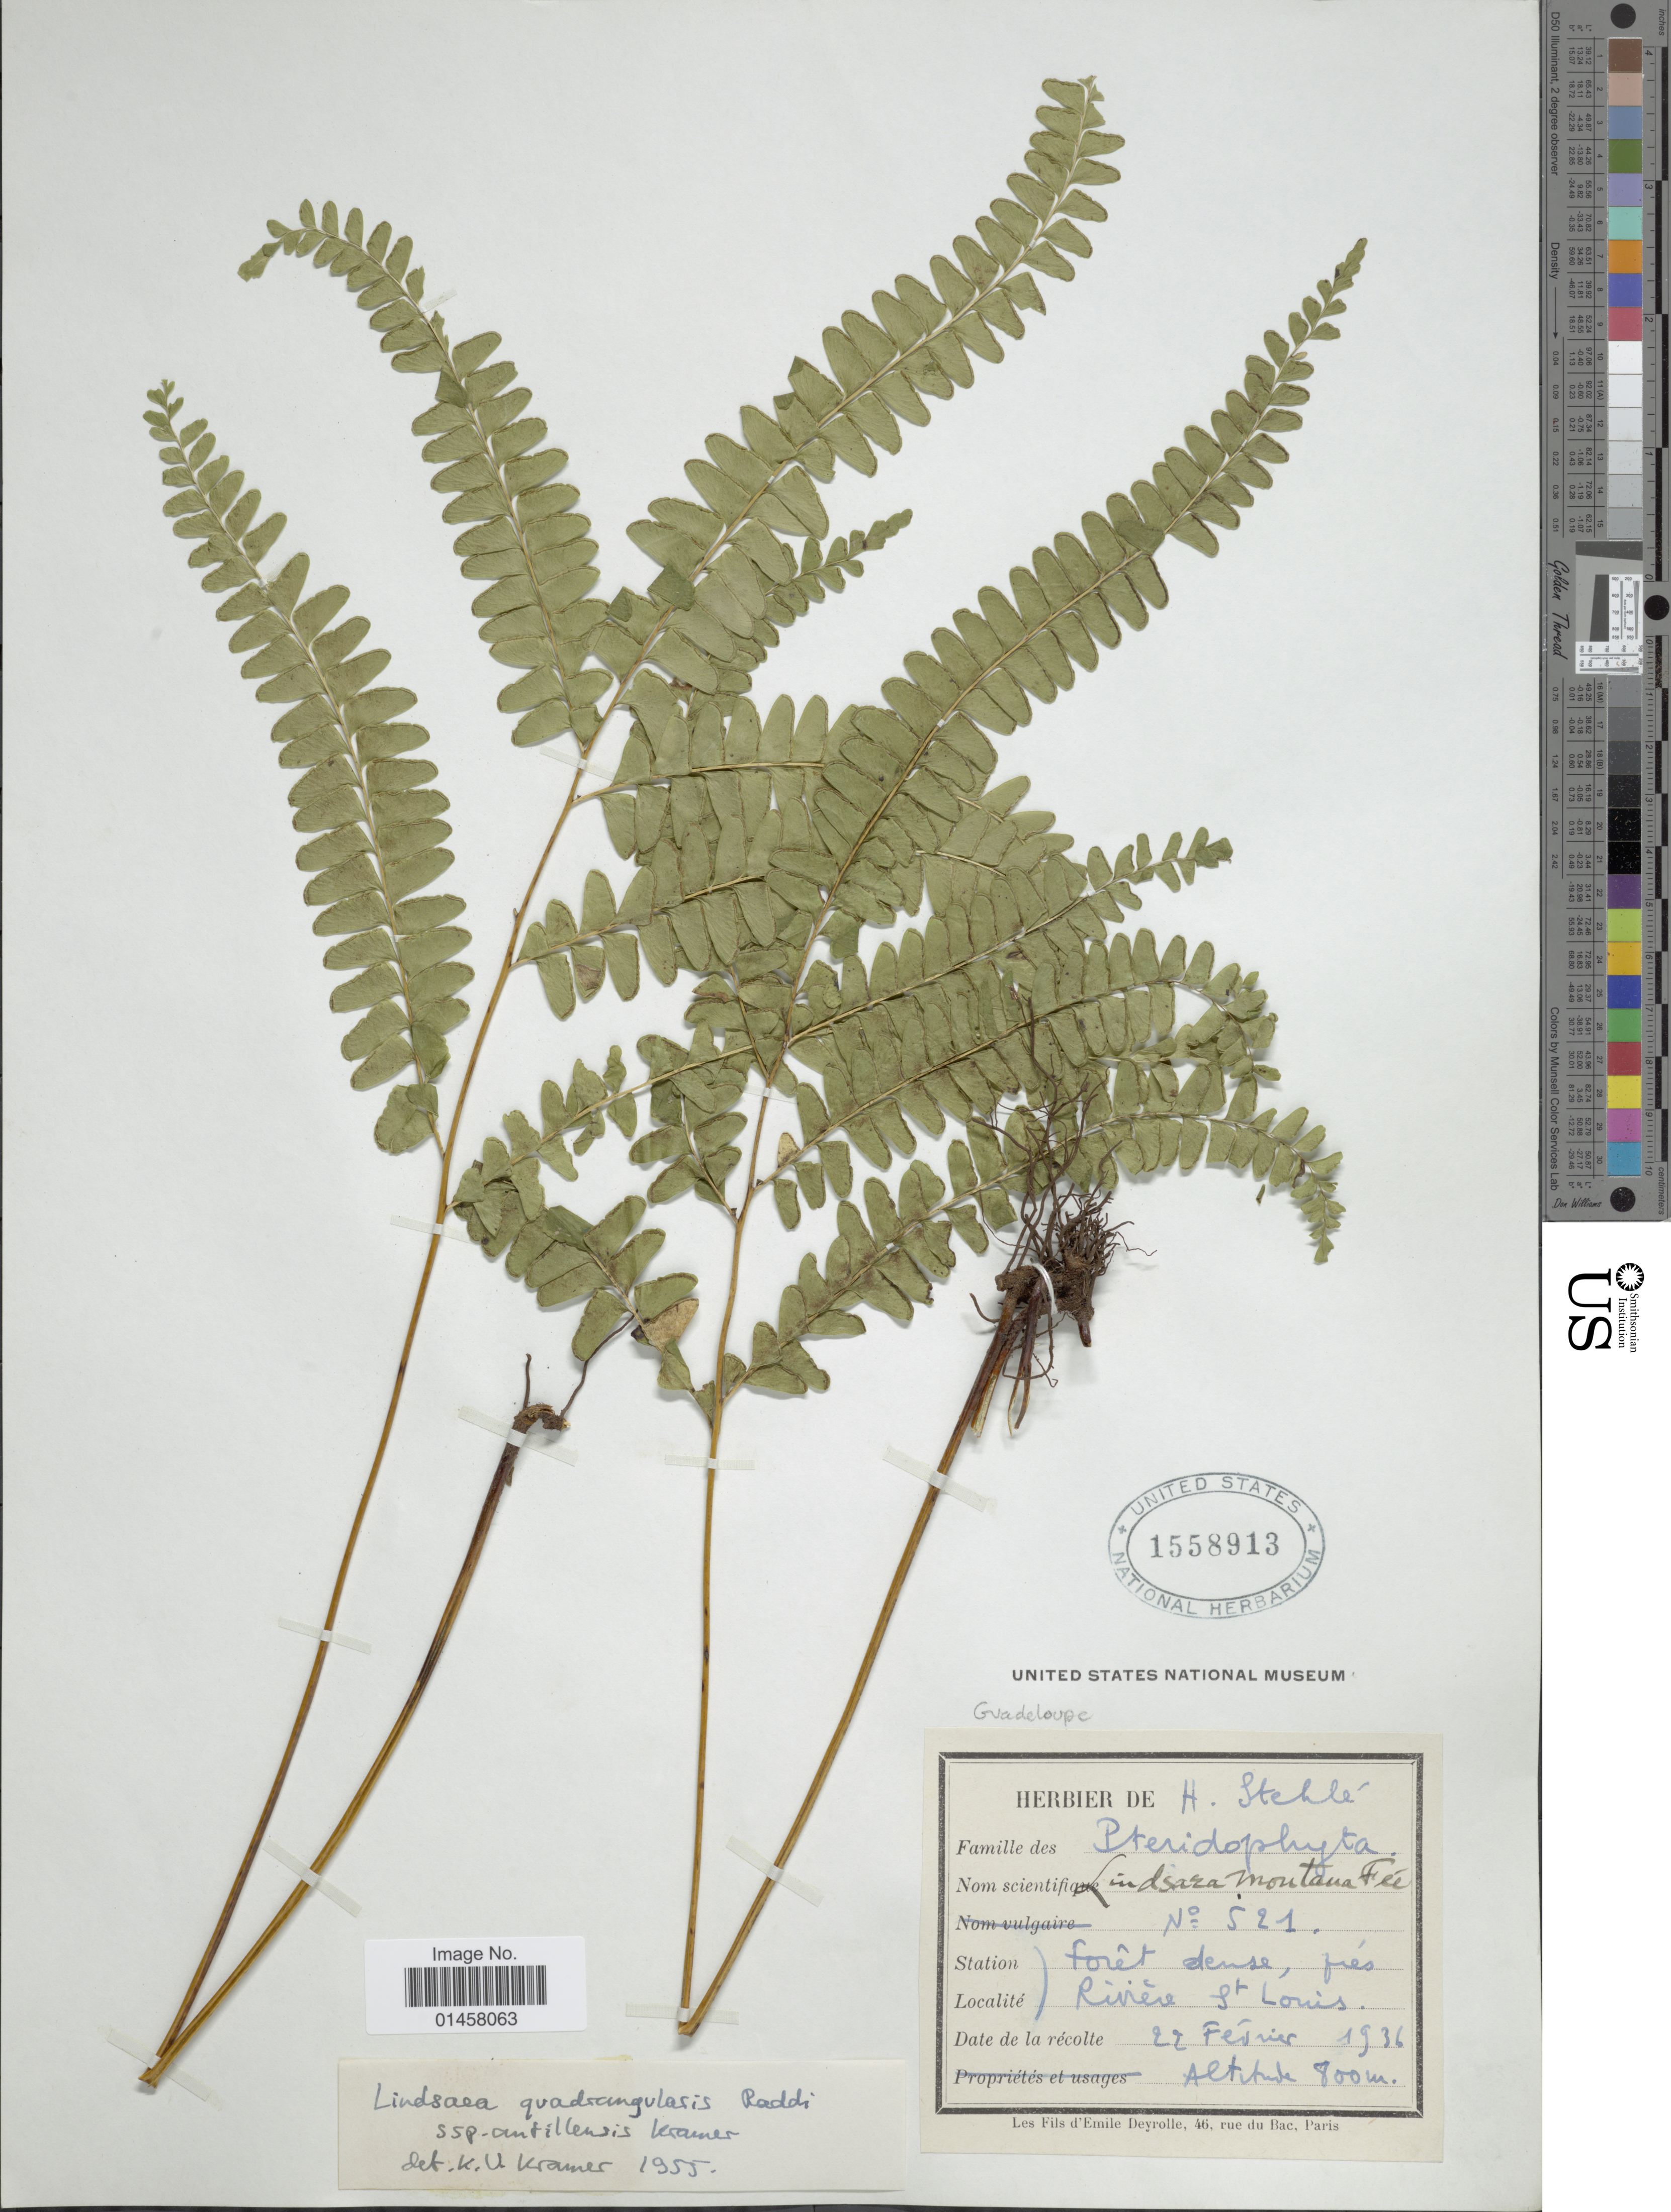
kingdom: Plantae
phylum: Tracheophyta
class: Polypodiopsida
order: Polypodiales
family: Lindsaeaceae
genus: Lindsaea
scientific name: Lindsaea quadrangularis subsp. antillensis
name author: K.U. Kramer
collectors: H. Stehlé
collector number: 521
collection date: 1936-02-22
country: Guadeloupe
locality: Rivière de Saint-Louis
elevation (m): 800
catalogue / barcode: US 1558913